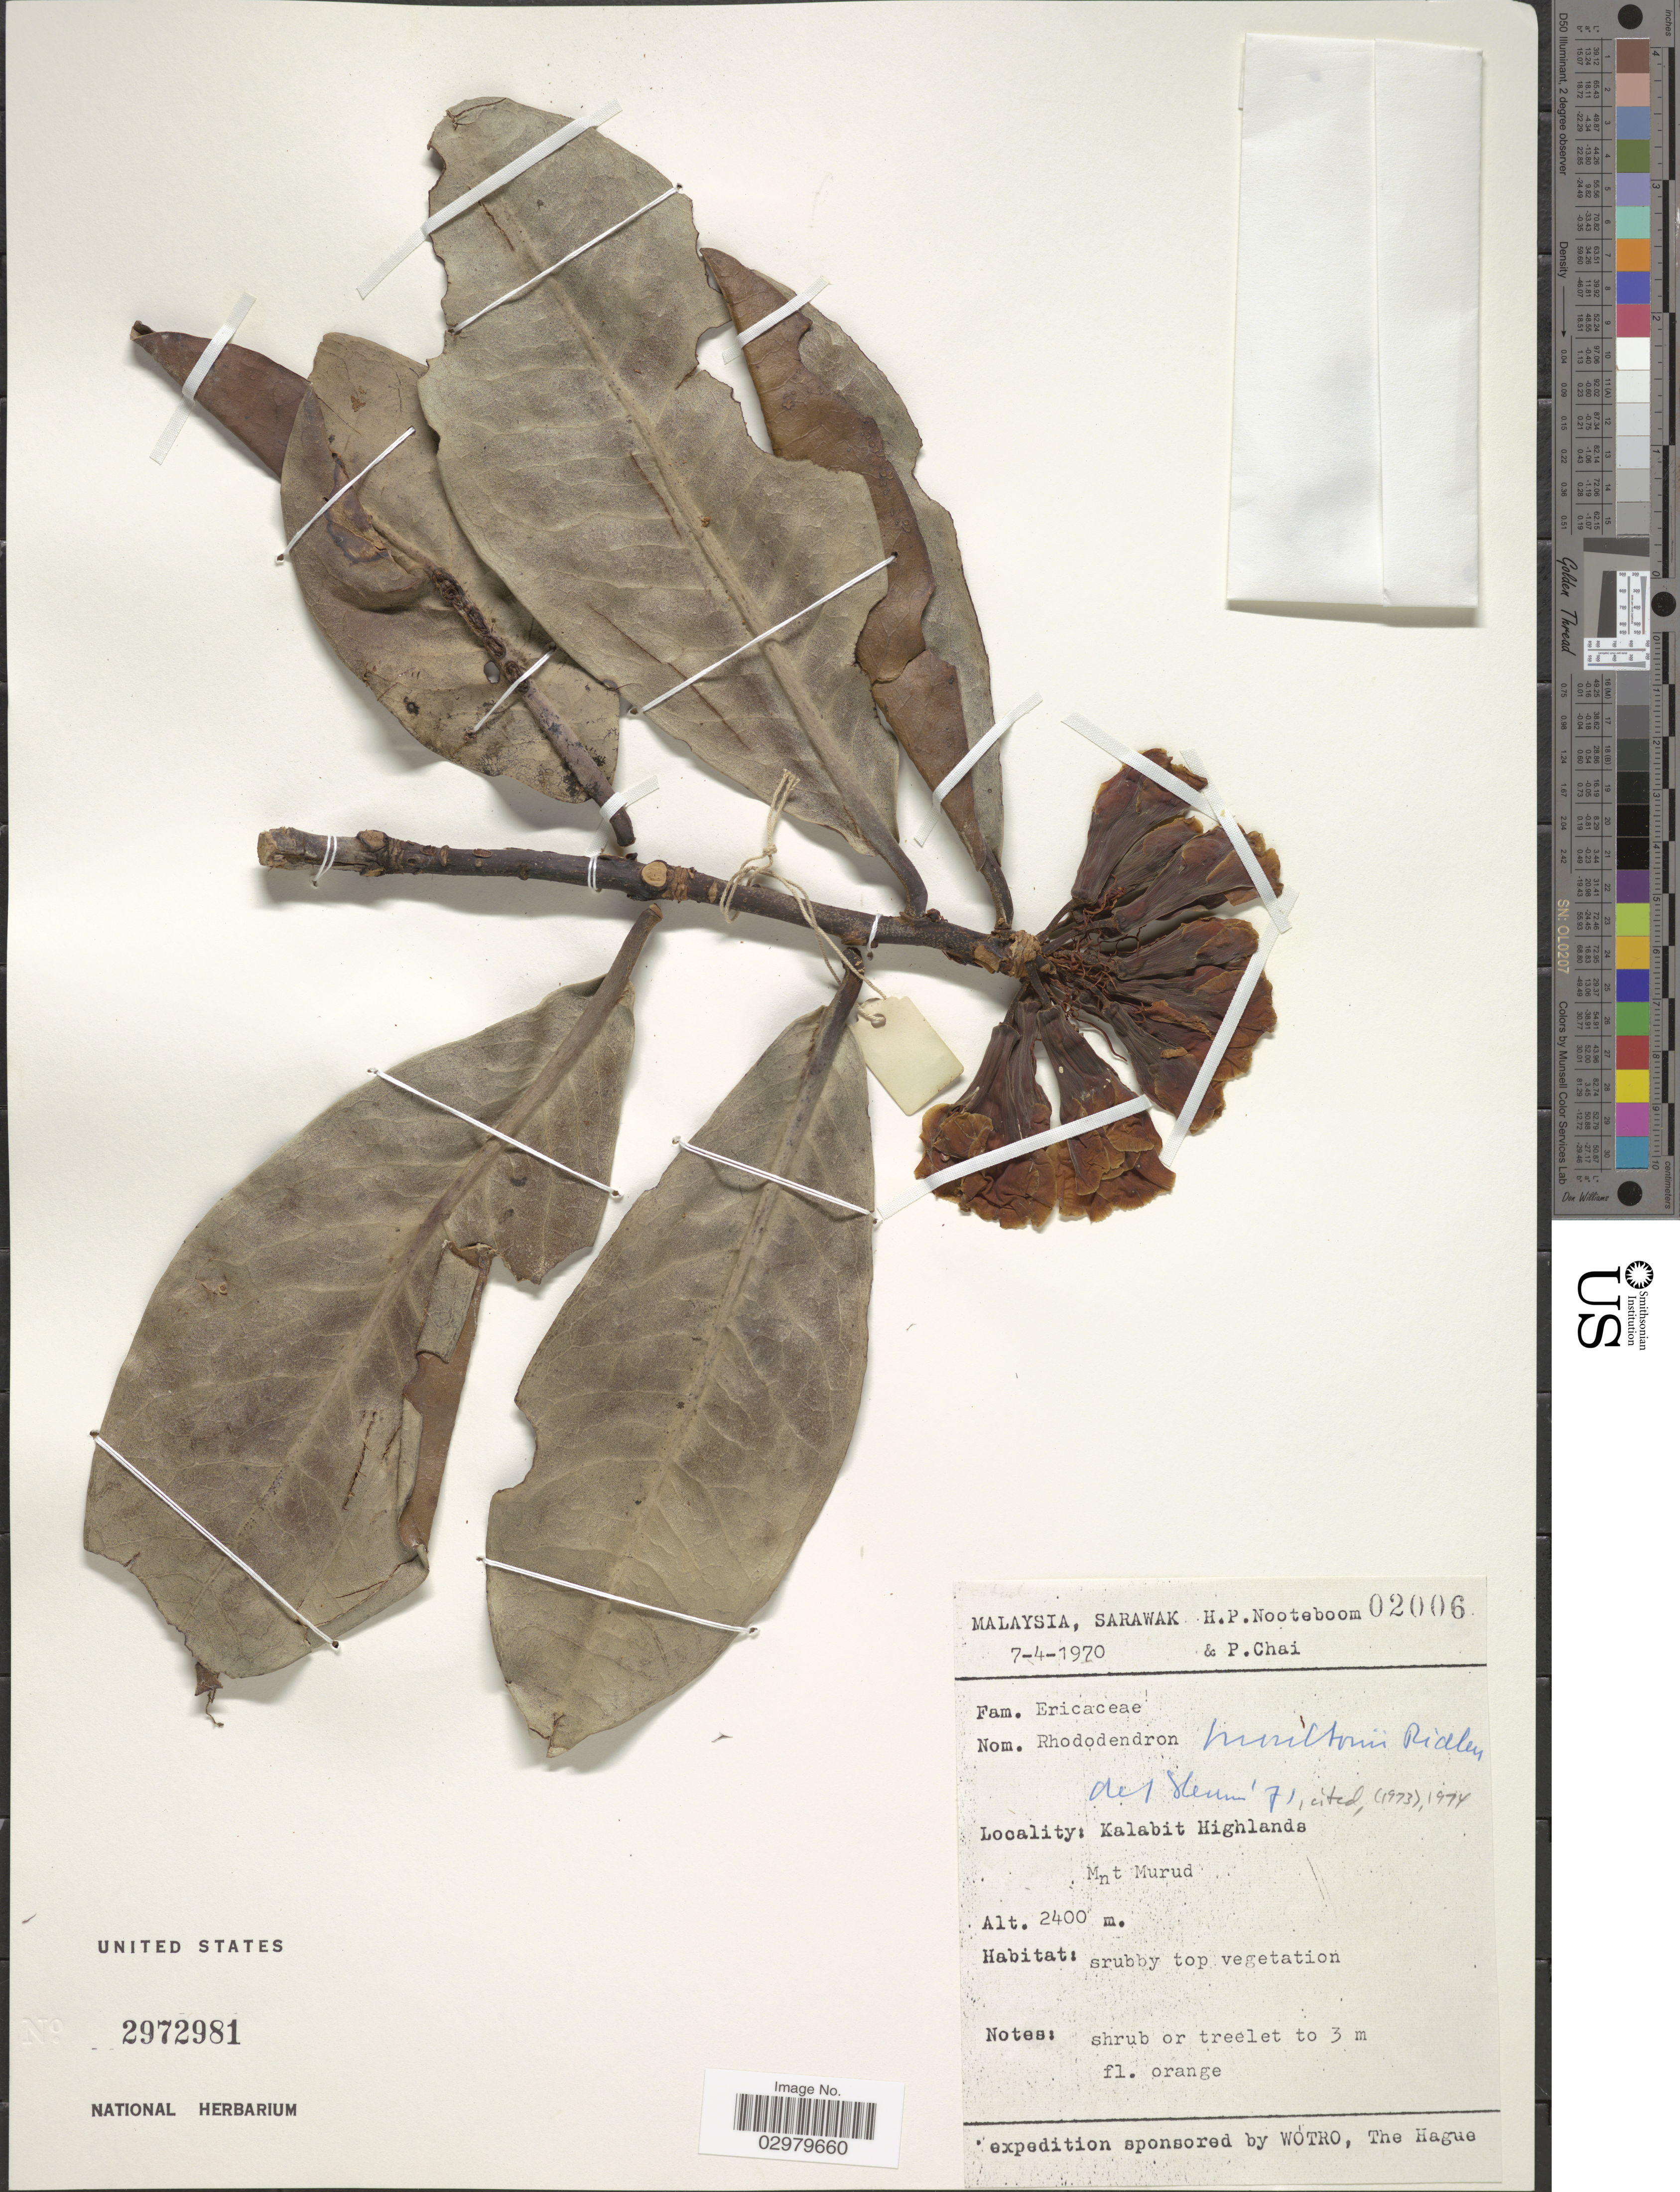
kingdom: Plantae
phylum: Tracheophyta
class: Magnoliopsida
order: Ericales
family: Ericaceae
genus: Rhododendron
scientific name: Rhododendron moultonii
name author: Ridl.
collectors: H. P. Nooteboom & P. Chai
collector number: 02006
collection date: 1970-04-07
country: Malaysia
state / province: Sarawak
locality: Kalabit Highlands. Mnt. Murud.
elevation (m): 2400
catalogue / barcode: US 2972981